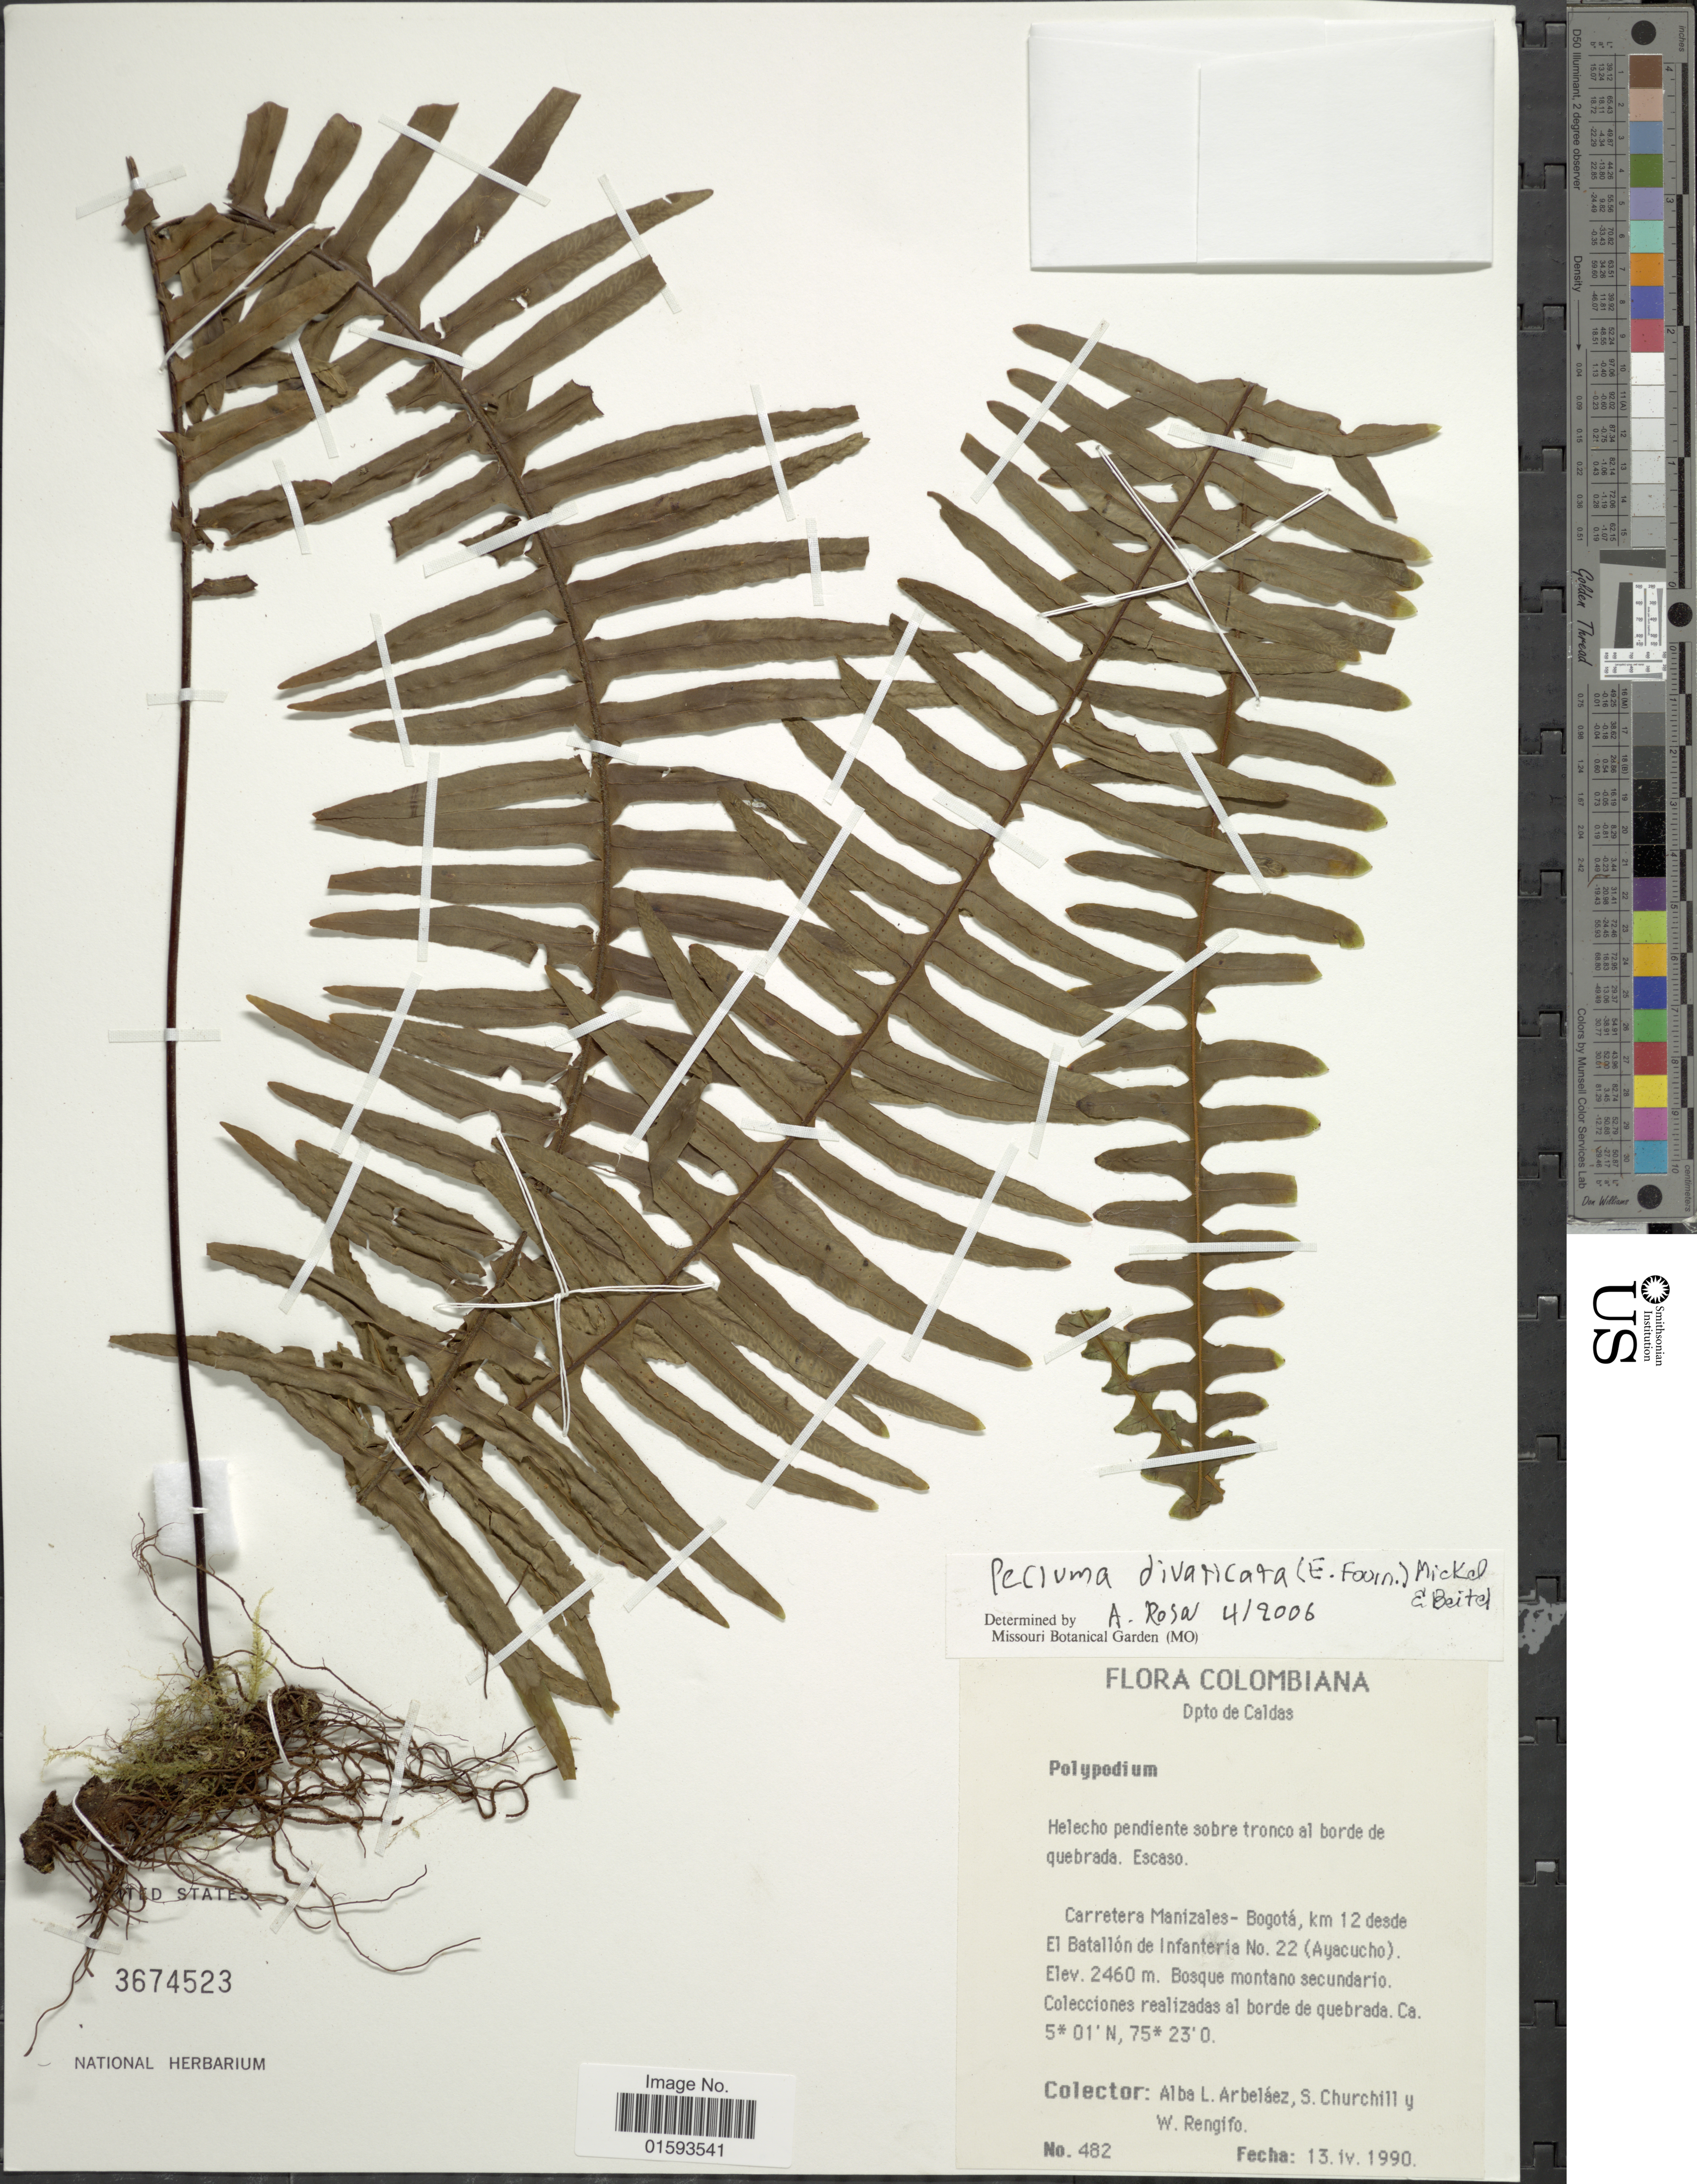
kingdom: Plantae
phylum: Tracheophyta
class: Polypodiopsida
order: Polypodiales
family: Polypodiaceae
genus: Pecluma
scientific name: Pecluma divaricata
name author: (E. Fourn.) Mickel & Beitel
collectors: A. L. Arbelaez, S. Churchill & W. Rengifo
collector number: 482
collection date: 1990-04-13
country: Colombia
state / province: Caldas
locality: Carretera Manuzales- Bogota, km 12 desde El Batallon de Infanteria np. 22 (Ayacucho) Bosque montano secundario. Colecciones realizadas al borde de quebrada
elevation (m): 2460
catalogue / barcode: US 3674523